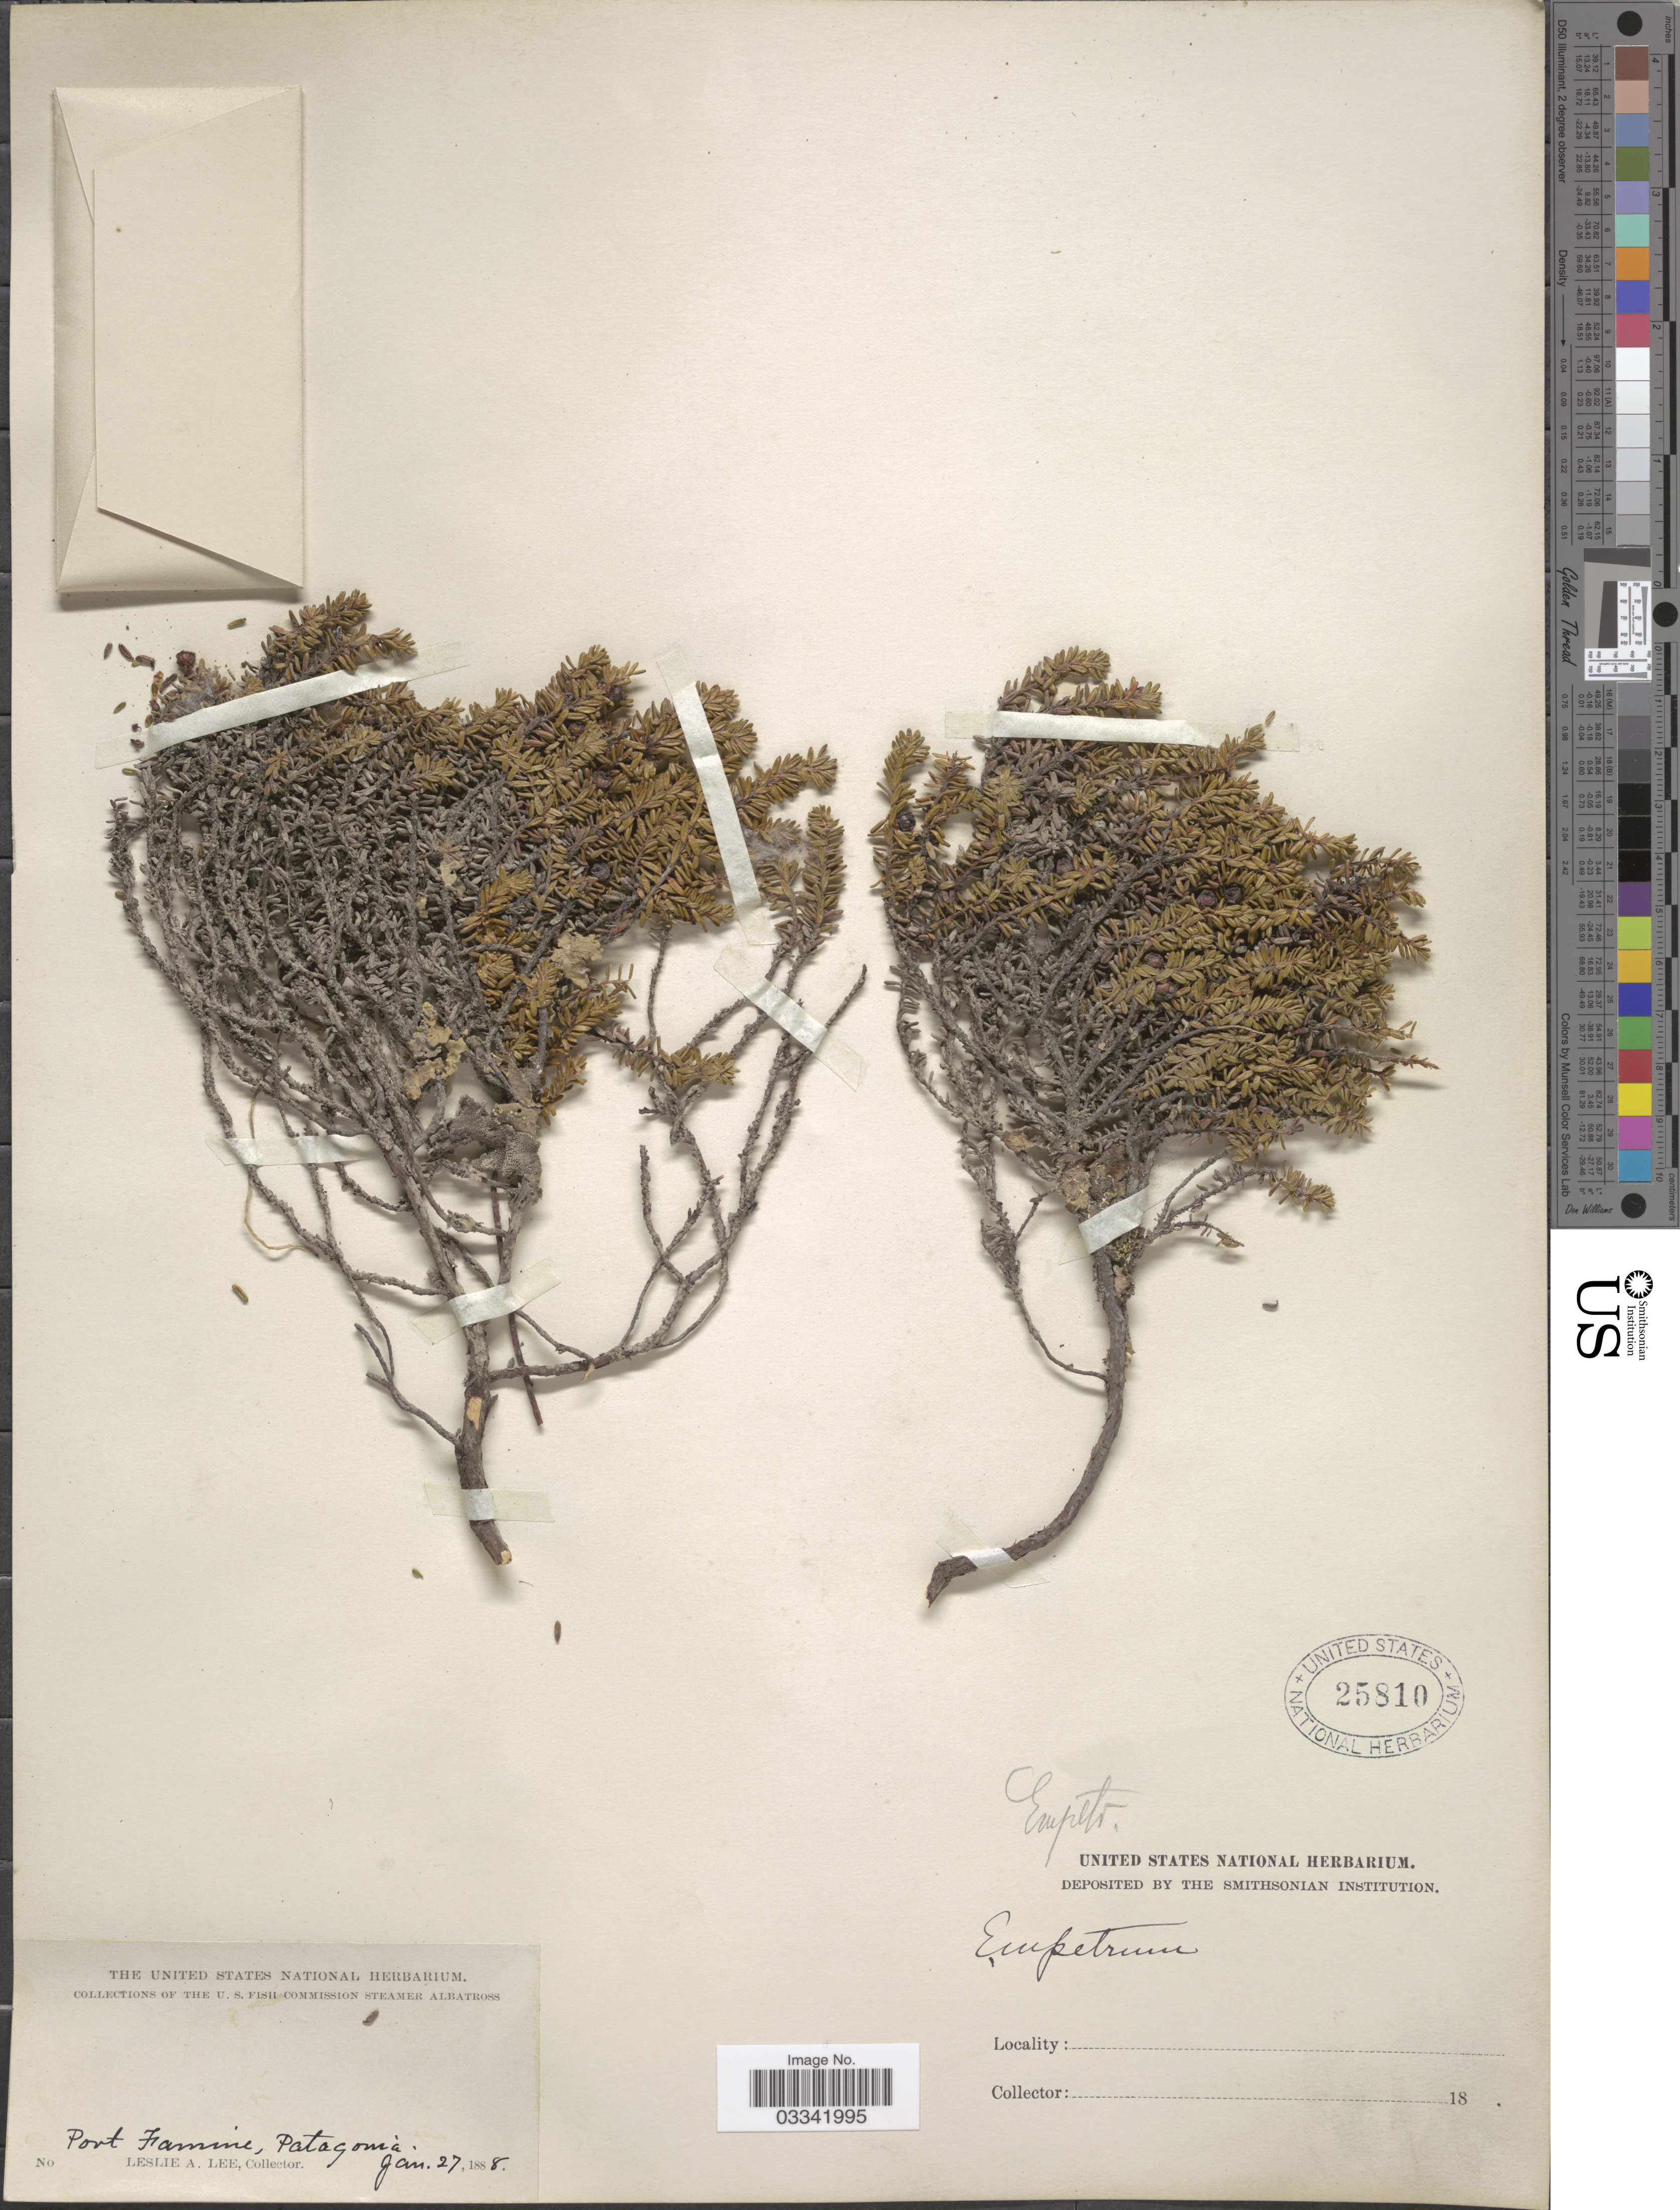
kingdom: Plantae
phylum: Tracheophyta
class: Magnoliopsida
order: Ericales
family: Ericaceae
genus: Empetrum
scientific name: Empetrum rubrum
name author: Vahl ex Willd.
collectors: L. Lee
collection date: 1888-01-27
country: Chile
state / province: Magallanes y de la Antártica Chilena (XII)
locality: Port Famine, Patagonia.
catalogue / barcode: US 25810